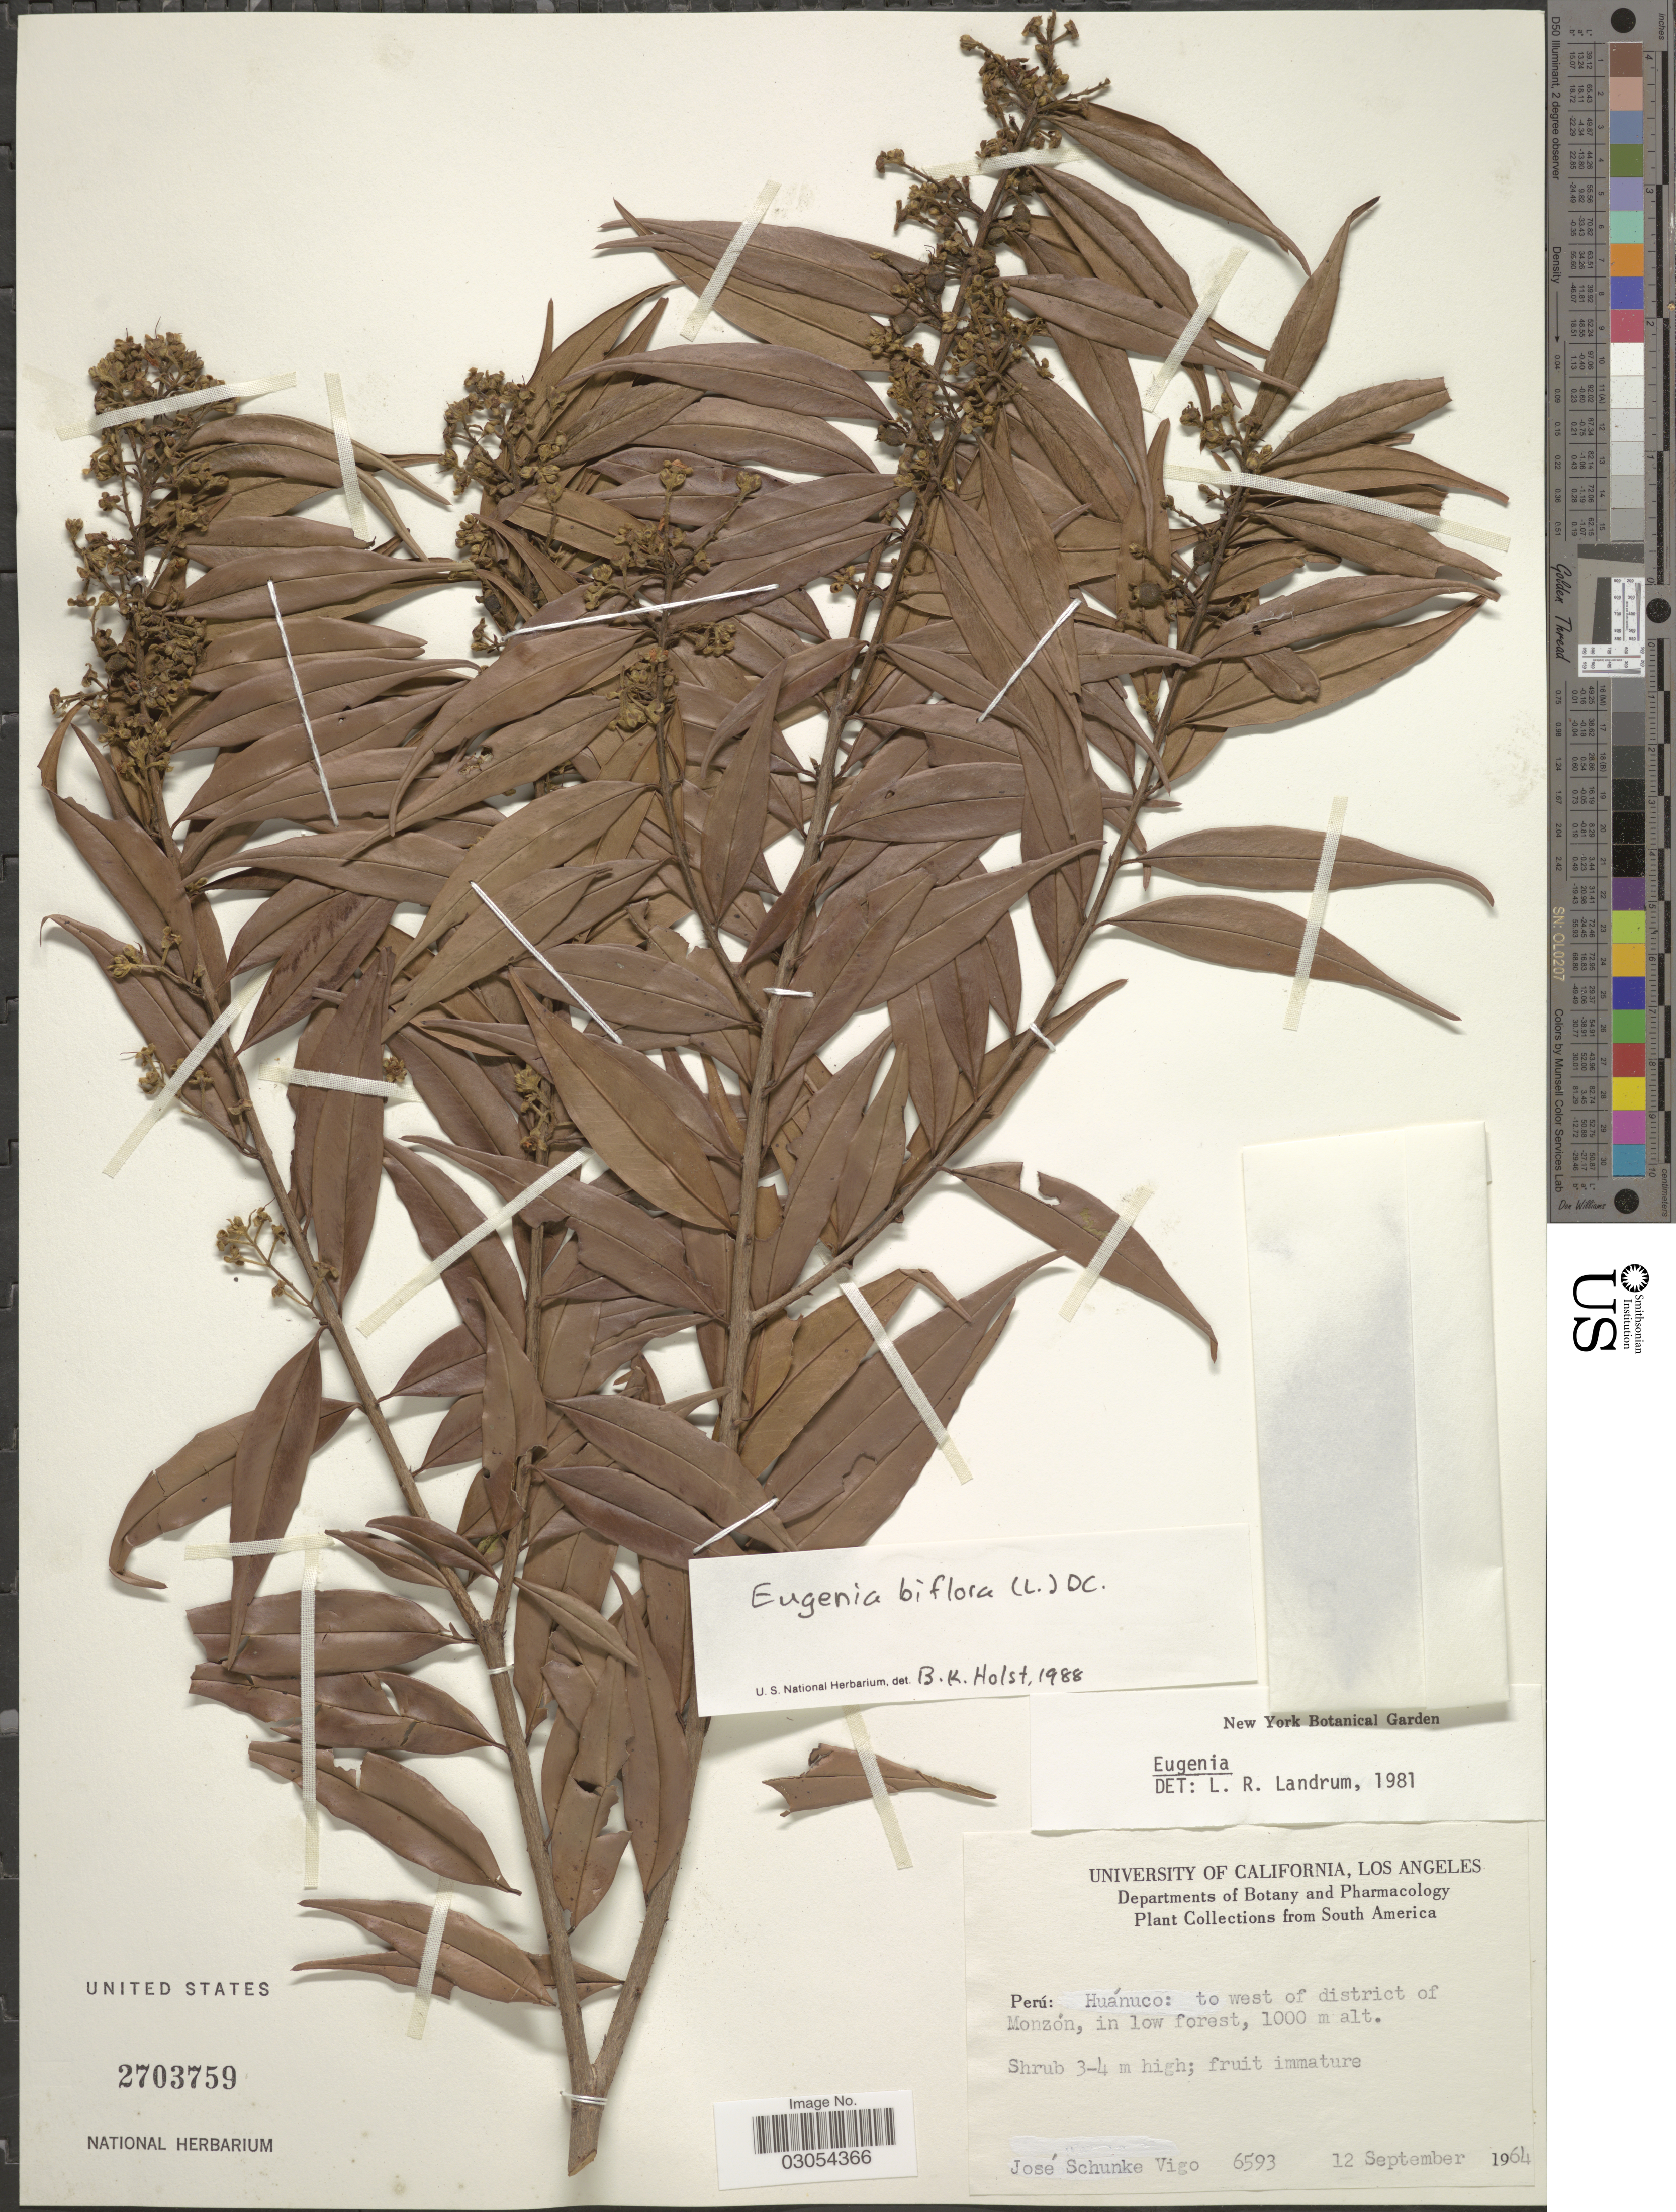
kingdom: Plantae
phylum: Tracheophyta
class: Magnoliopsida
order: Myrtales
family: Myrtaceae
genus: Eugenia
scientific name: Eugenia biflora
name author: (L.) DC.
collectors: J. Schunke Vigo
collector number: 6593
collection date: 1964-09-12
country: Peru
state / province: Huánuco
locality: Huánuco: to west of district of Monzón, in low forest.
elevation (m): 1000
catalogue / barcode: US 2703759